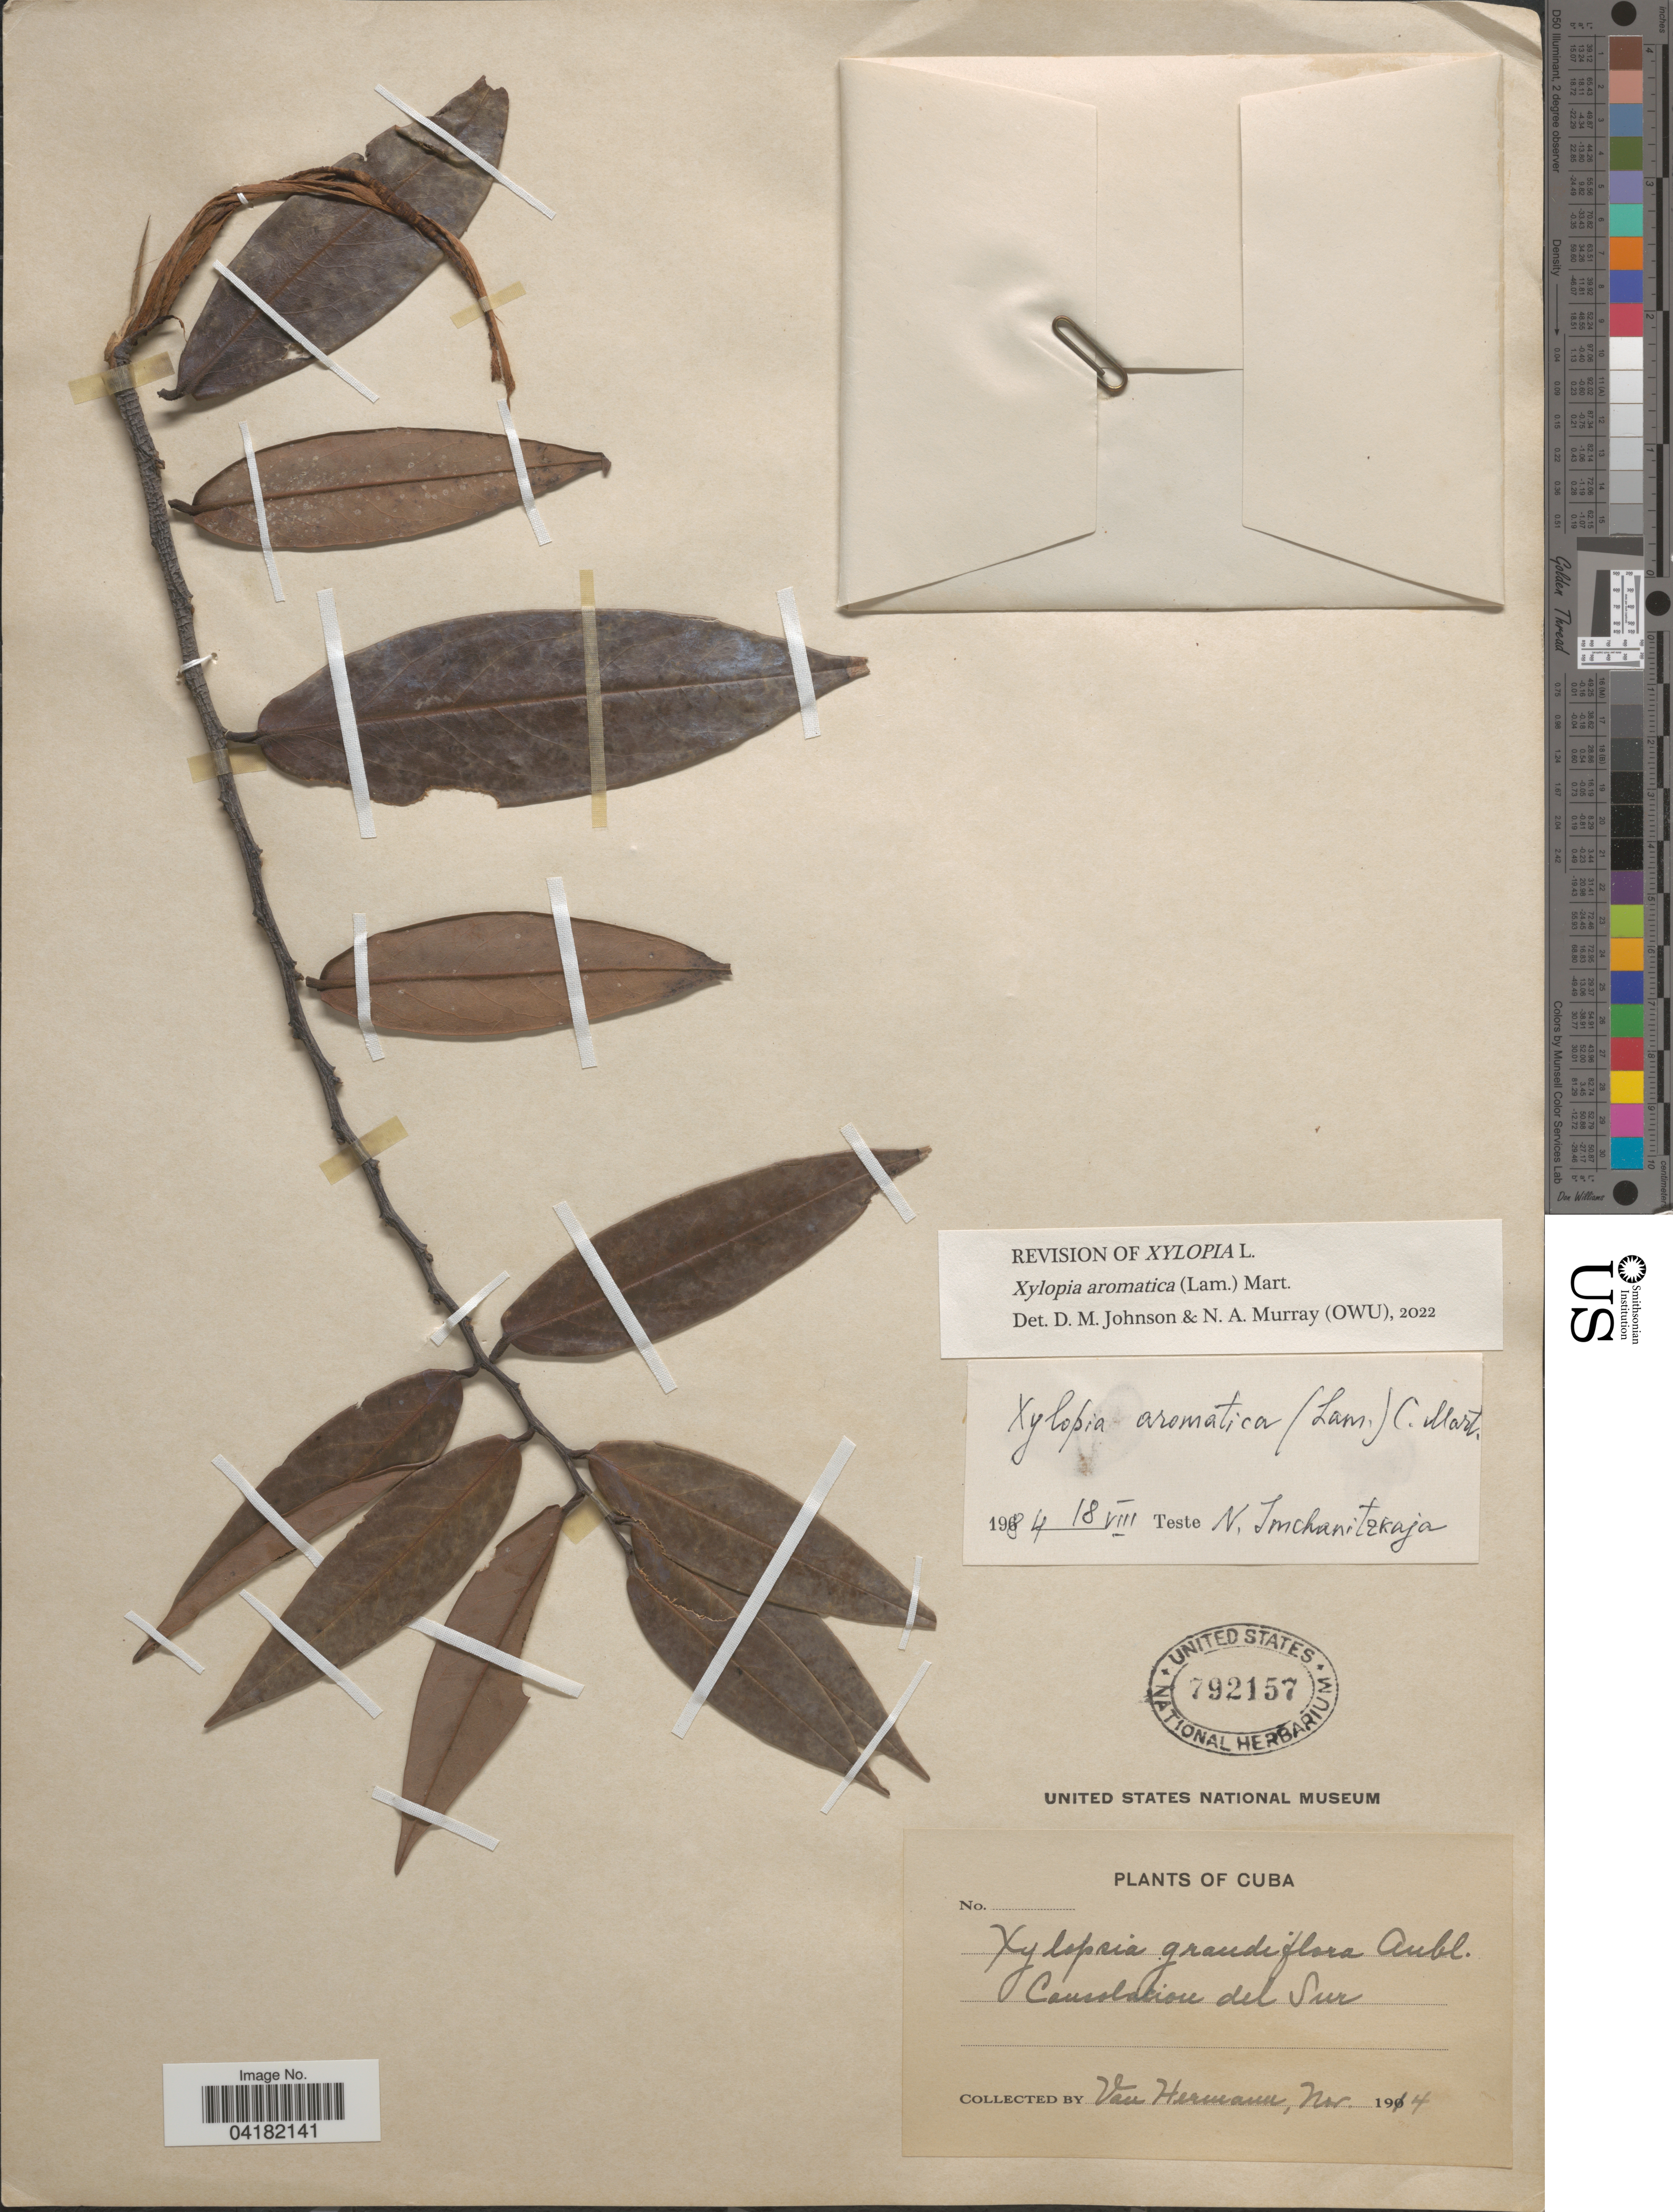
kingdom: Plantae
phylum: Tracheophyta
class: Magnoliopsida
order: Magnoliales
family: Annonaceae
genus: Xylopia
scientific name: Xylopia aromatica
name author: (Lam.) Mart.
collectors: Van Hermann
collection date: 1914-11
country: Cuba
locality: Consolacion del Sur.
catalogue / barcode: US 792157